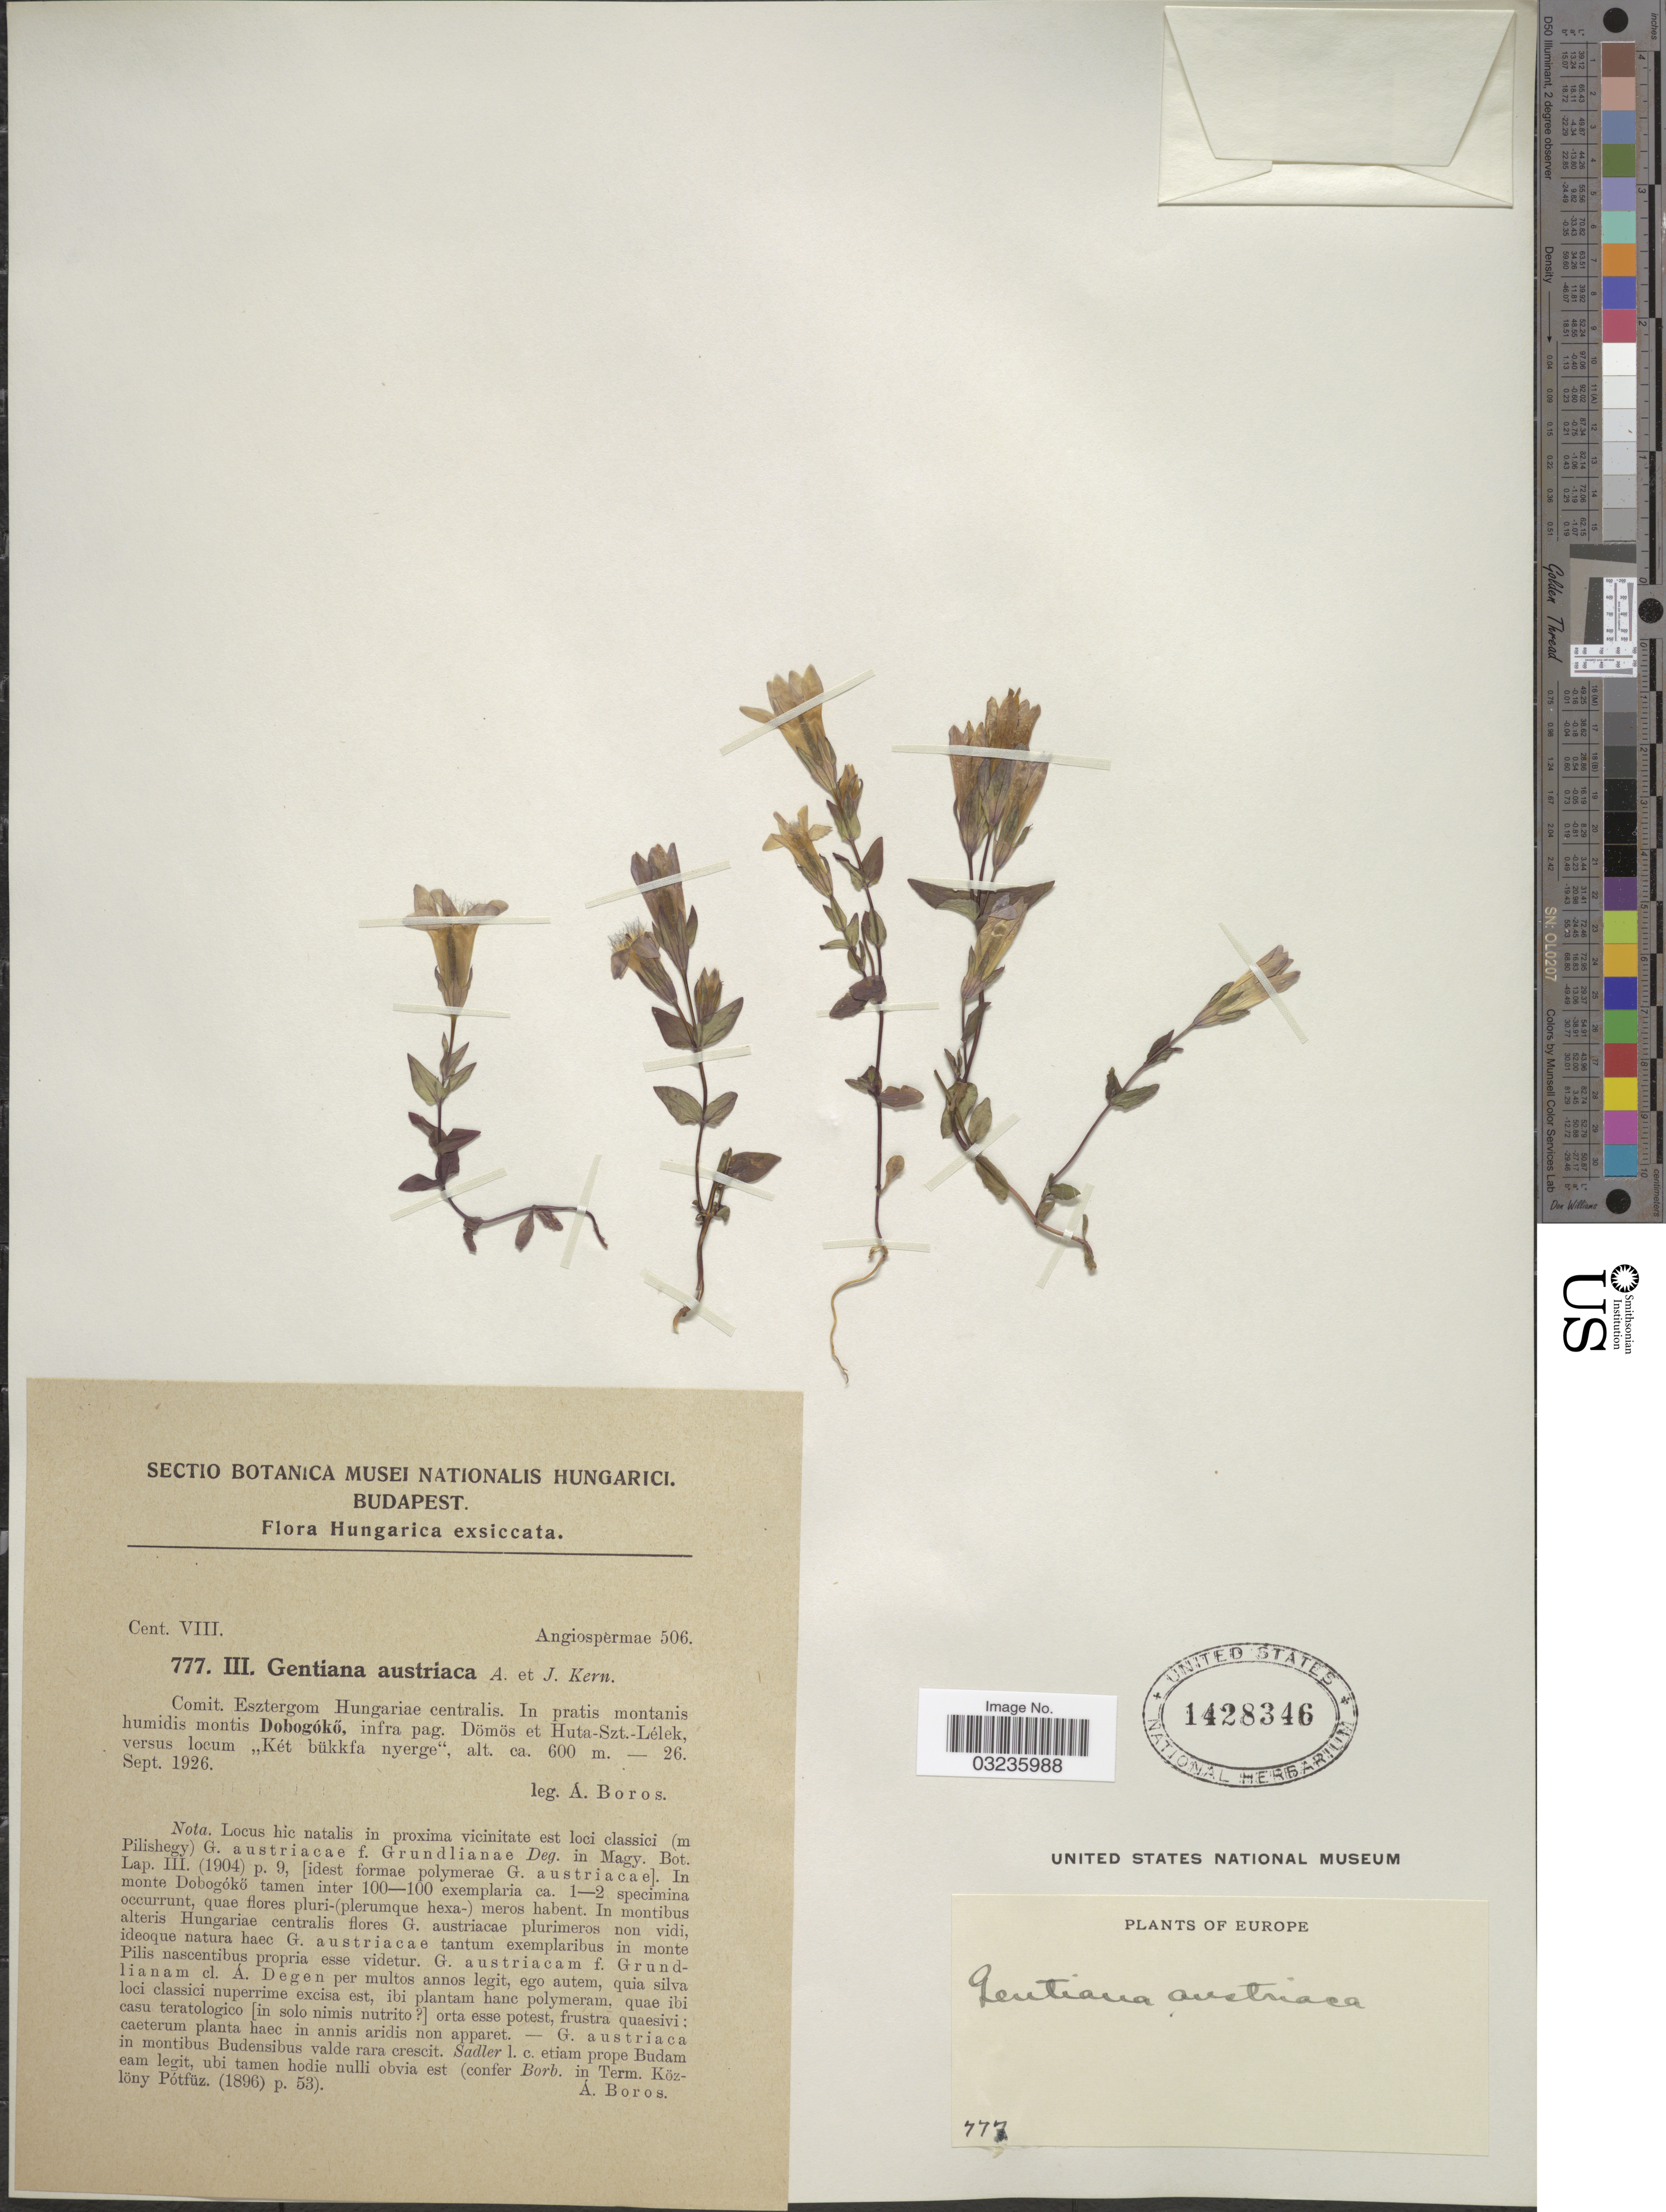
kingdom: Plantae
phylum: Tracheophyta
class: Magnoliopsida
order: Gentianales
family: Gentianaceae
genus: Gentiana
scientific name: Gentiana austriaca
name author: A. Kern. & Jos. Kern.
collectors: Á. Boros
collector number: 777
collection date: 1926-09-26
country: Hungary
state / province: Komárom-Esztergom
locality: Comit. Esztergom Hungariae centralis. In pratis montanis humidis montis Dobogókö, infra pag. Dömös et Huta-Szt.-Lélek, versus locum "Két bükkfa nyerge".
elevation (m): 600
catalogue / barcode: US 1428346